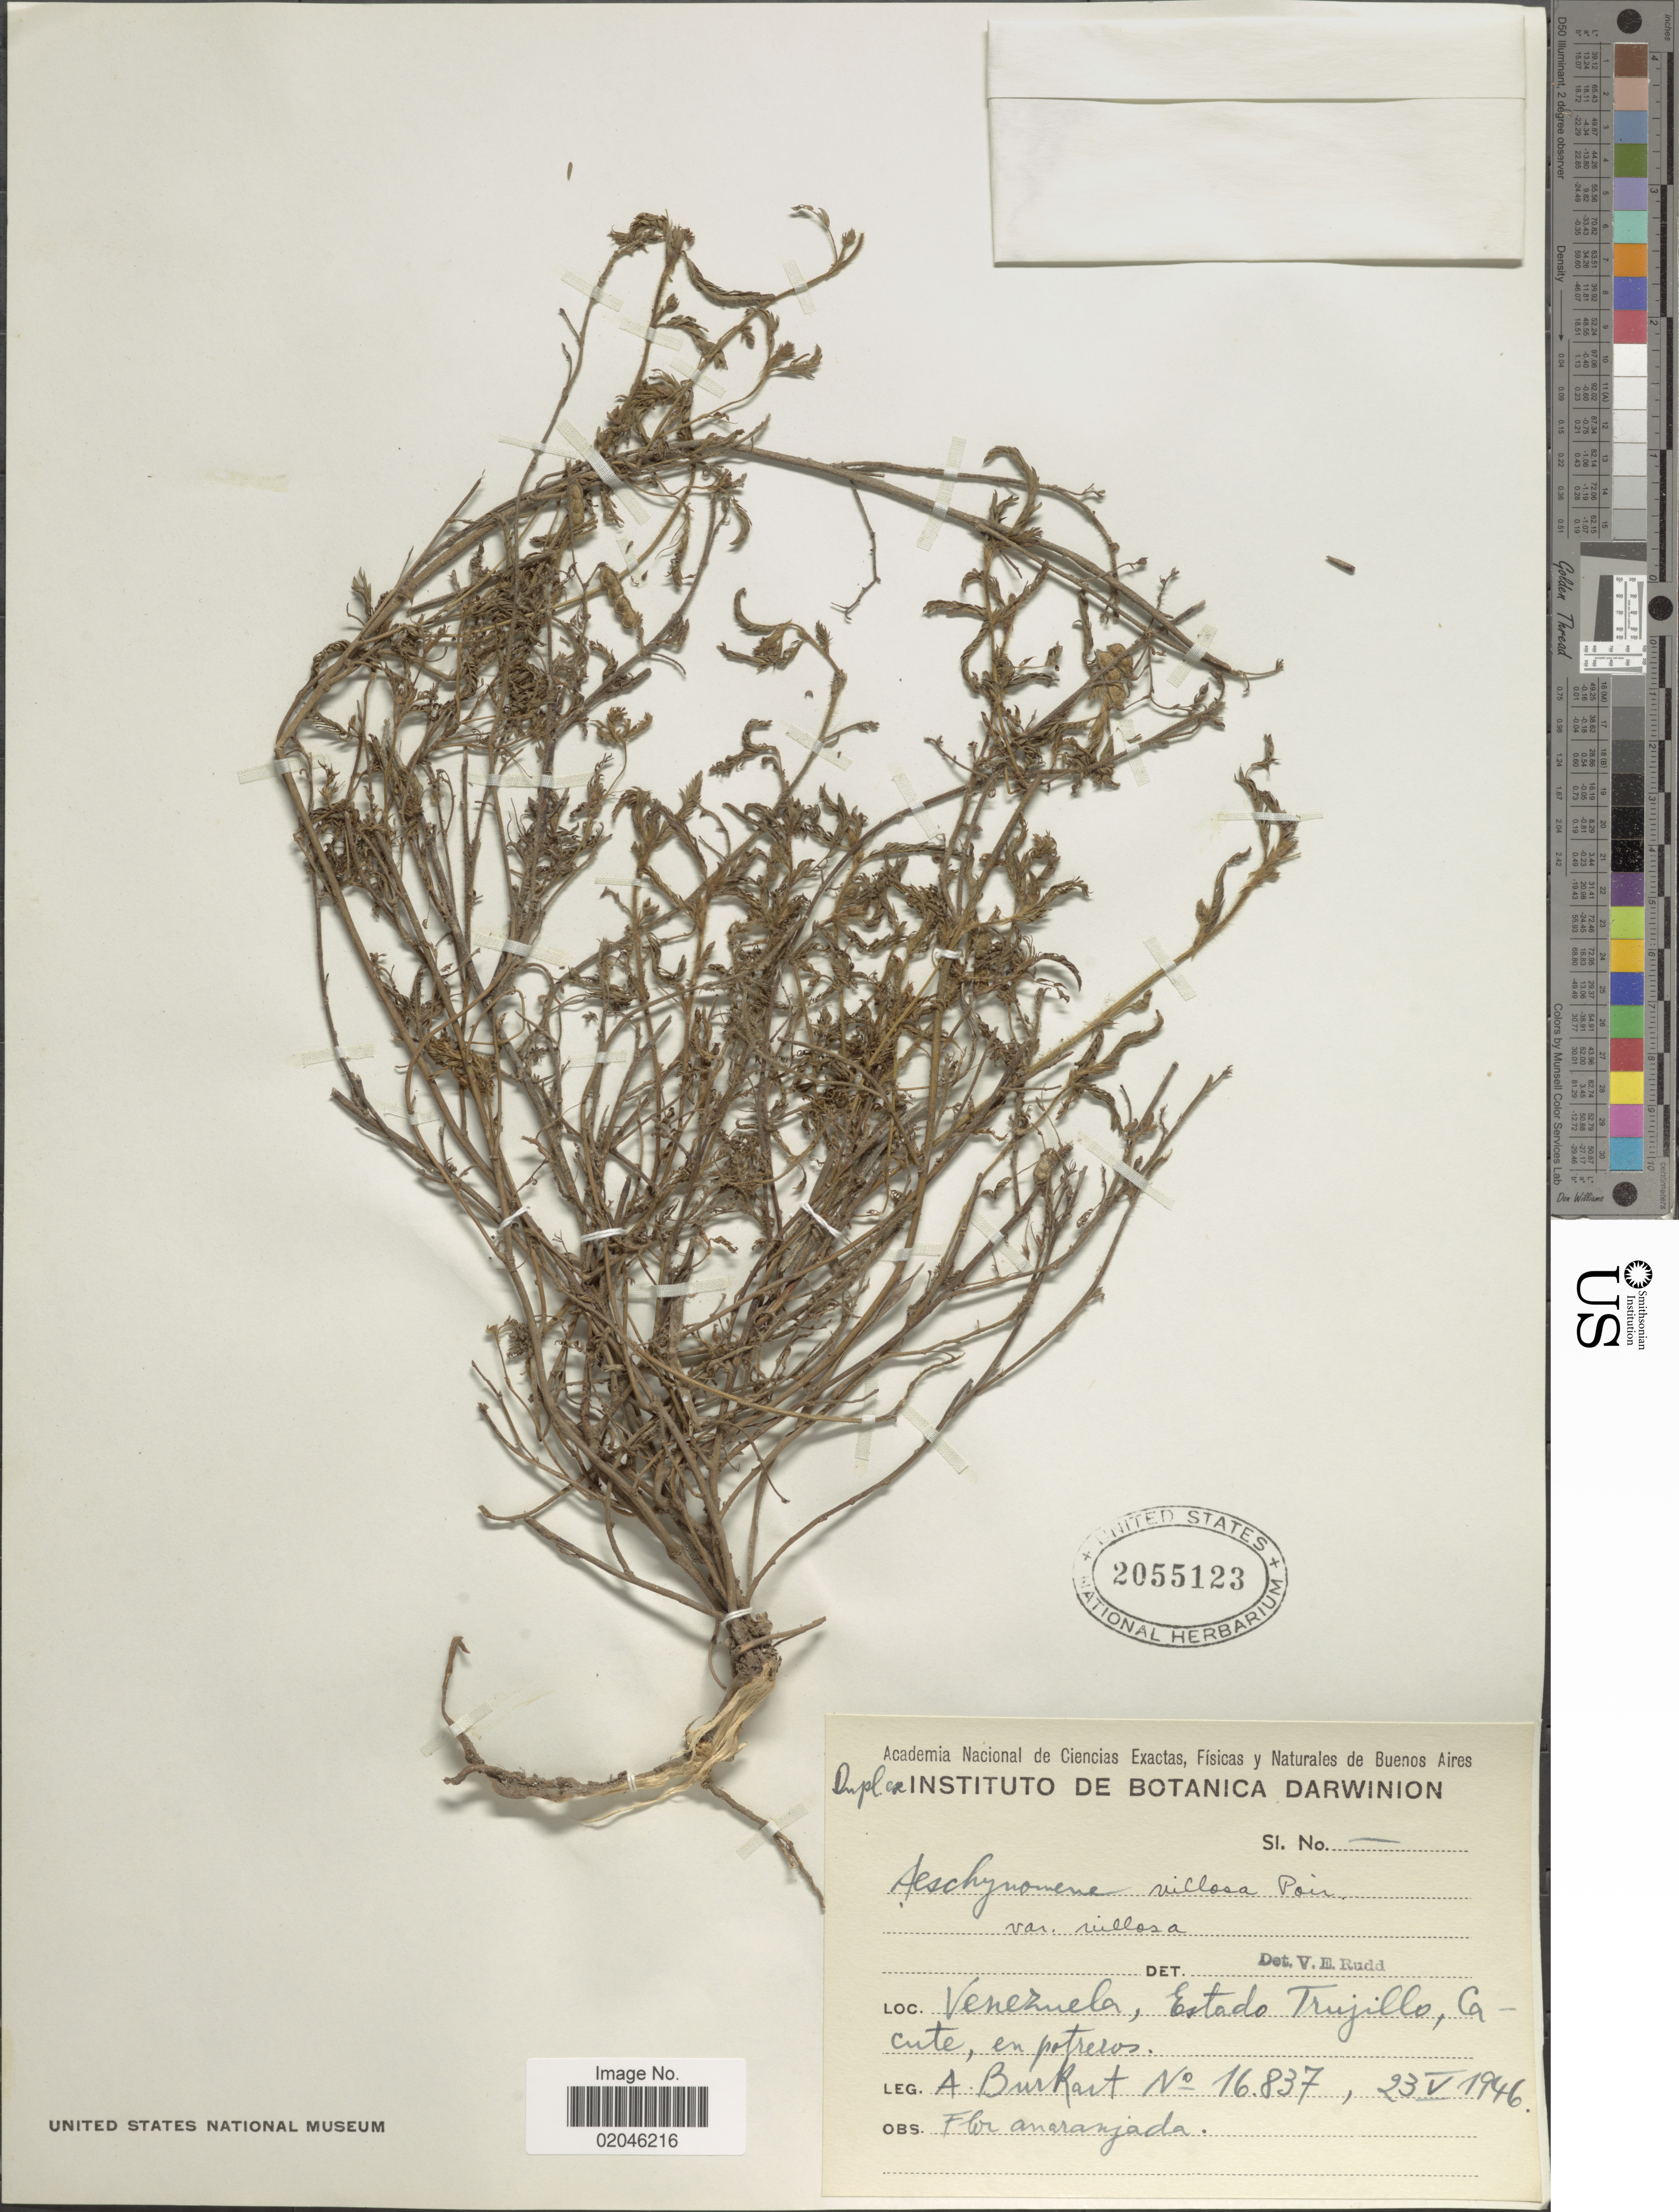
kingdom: Plantae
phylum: Tracheophyta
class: Magnoliopsida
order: Fabales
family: Fabaceae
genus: Aeschynomene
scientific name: Aeschynomene villosa var. villosa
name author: Poir.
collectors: A. E. Burkart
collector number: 16837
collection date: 1946-05-23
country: Venezuela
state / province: Trujillo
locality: Cacute, en potreros.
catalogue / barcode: US 2055123